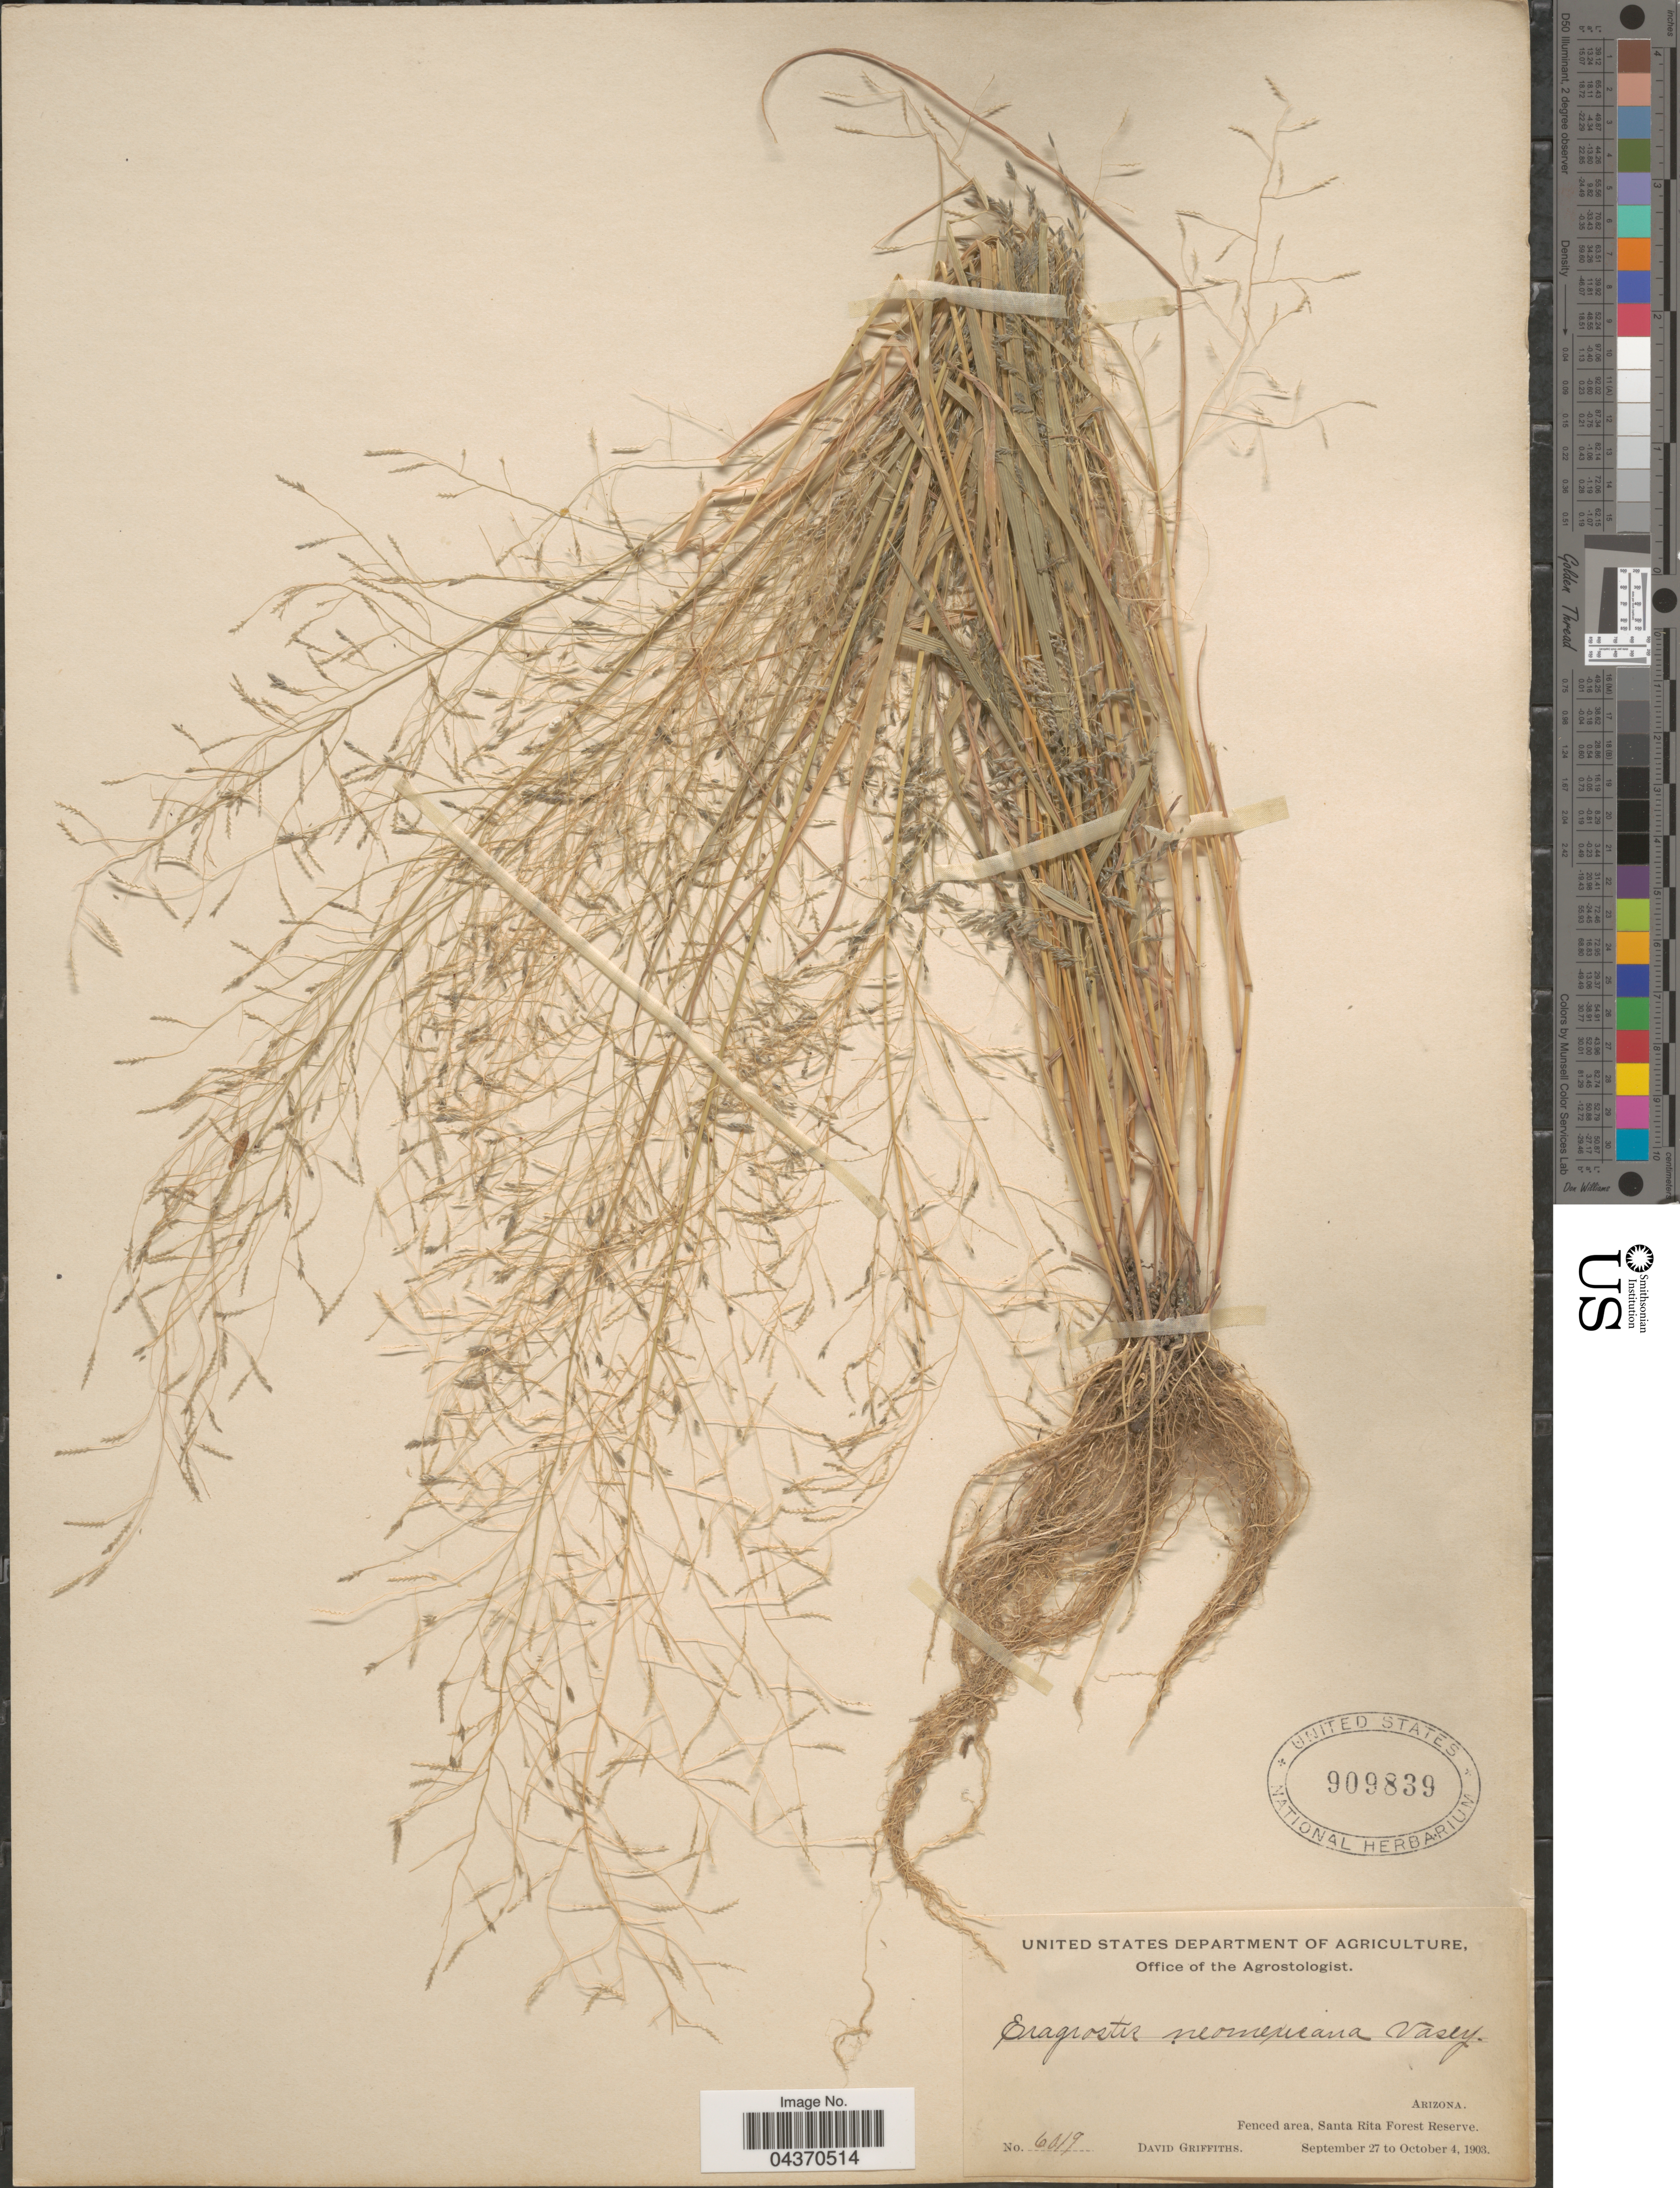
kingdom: Plantae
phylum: Tracheophyta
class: Liliopsida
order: Poales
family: Poaceae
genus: Eragrostis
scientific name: Eragrostis pectinacea var. miserrima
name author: (E. Fourn.) Reeder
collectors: D. Griffiths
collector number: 6019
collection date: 1903-09-27/1903-10-04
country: United States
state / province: Arizona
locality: Fenced area, Santa Rita Forest Reserve.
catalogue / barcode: US 909839